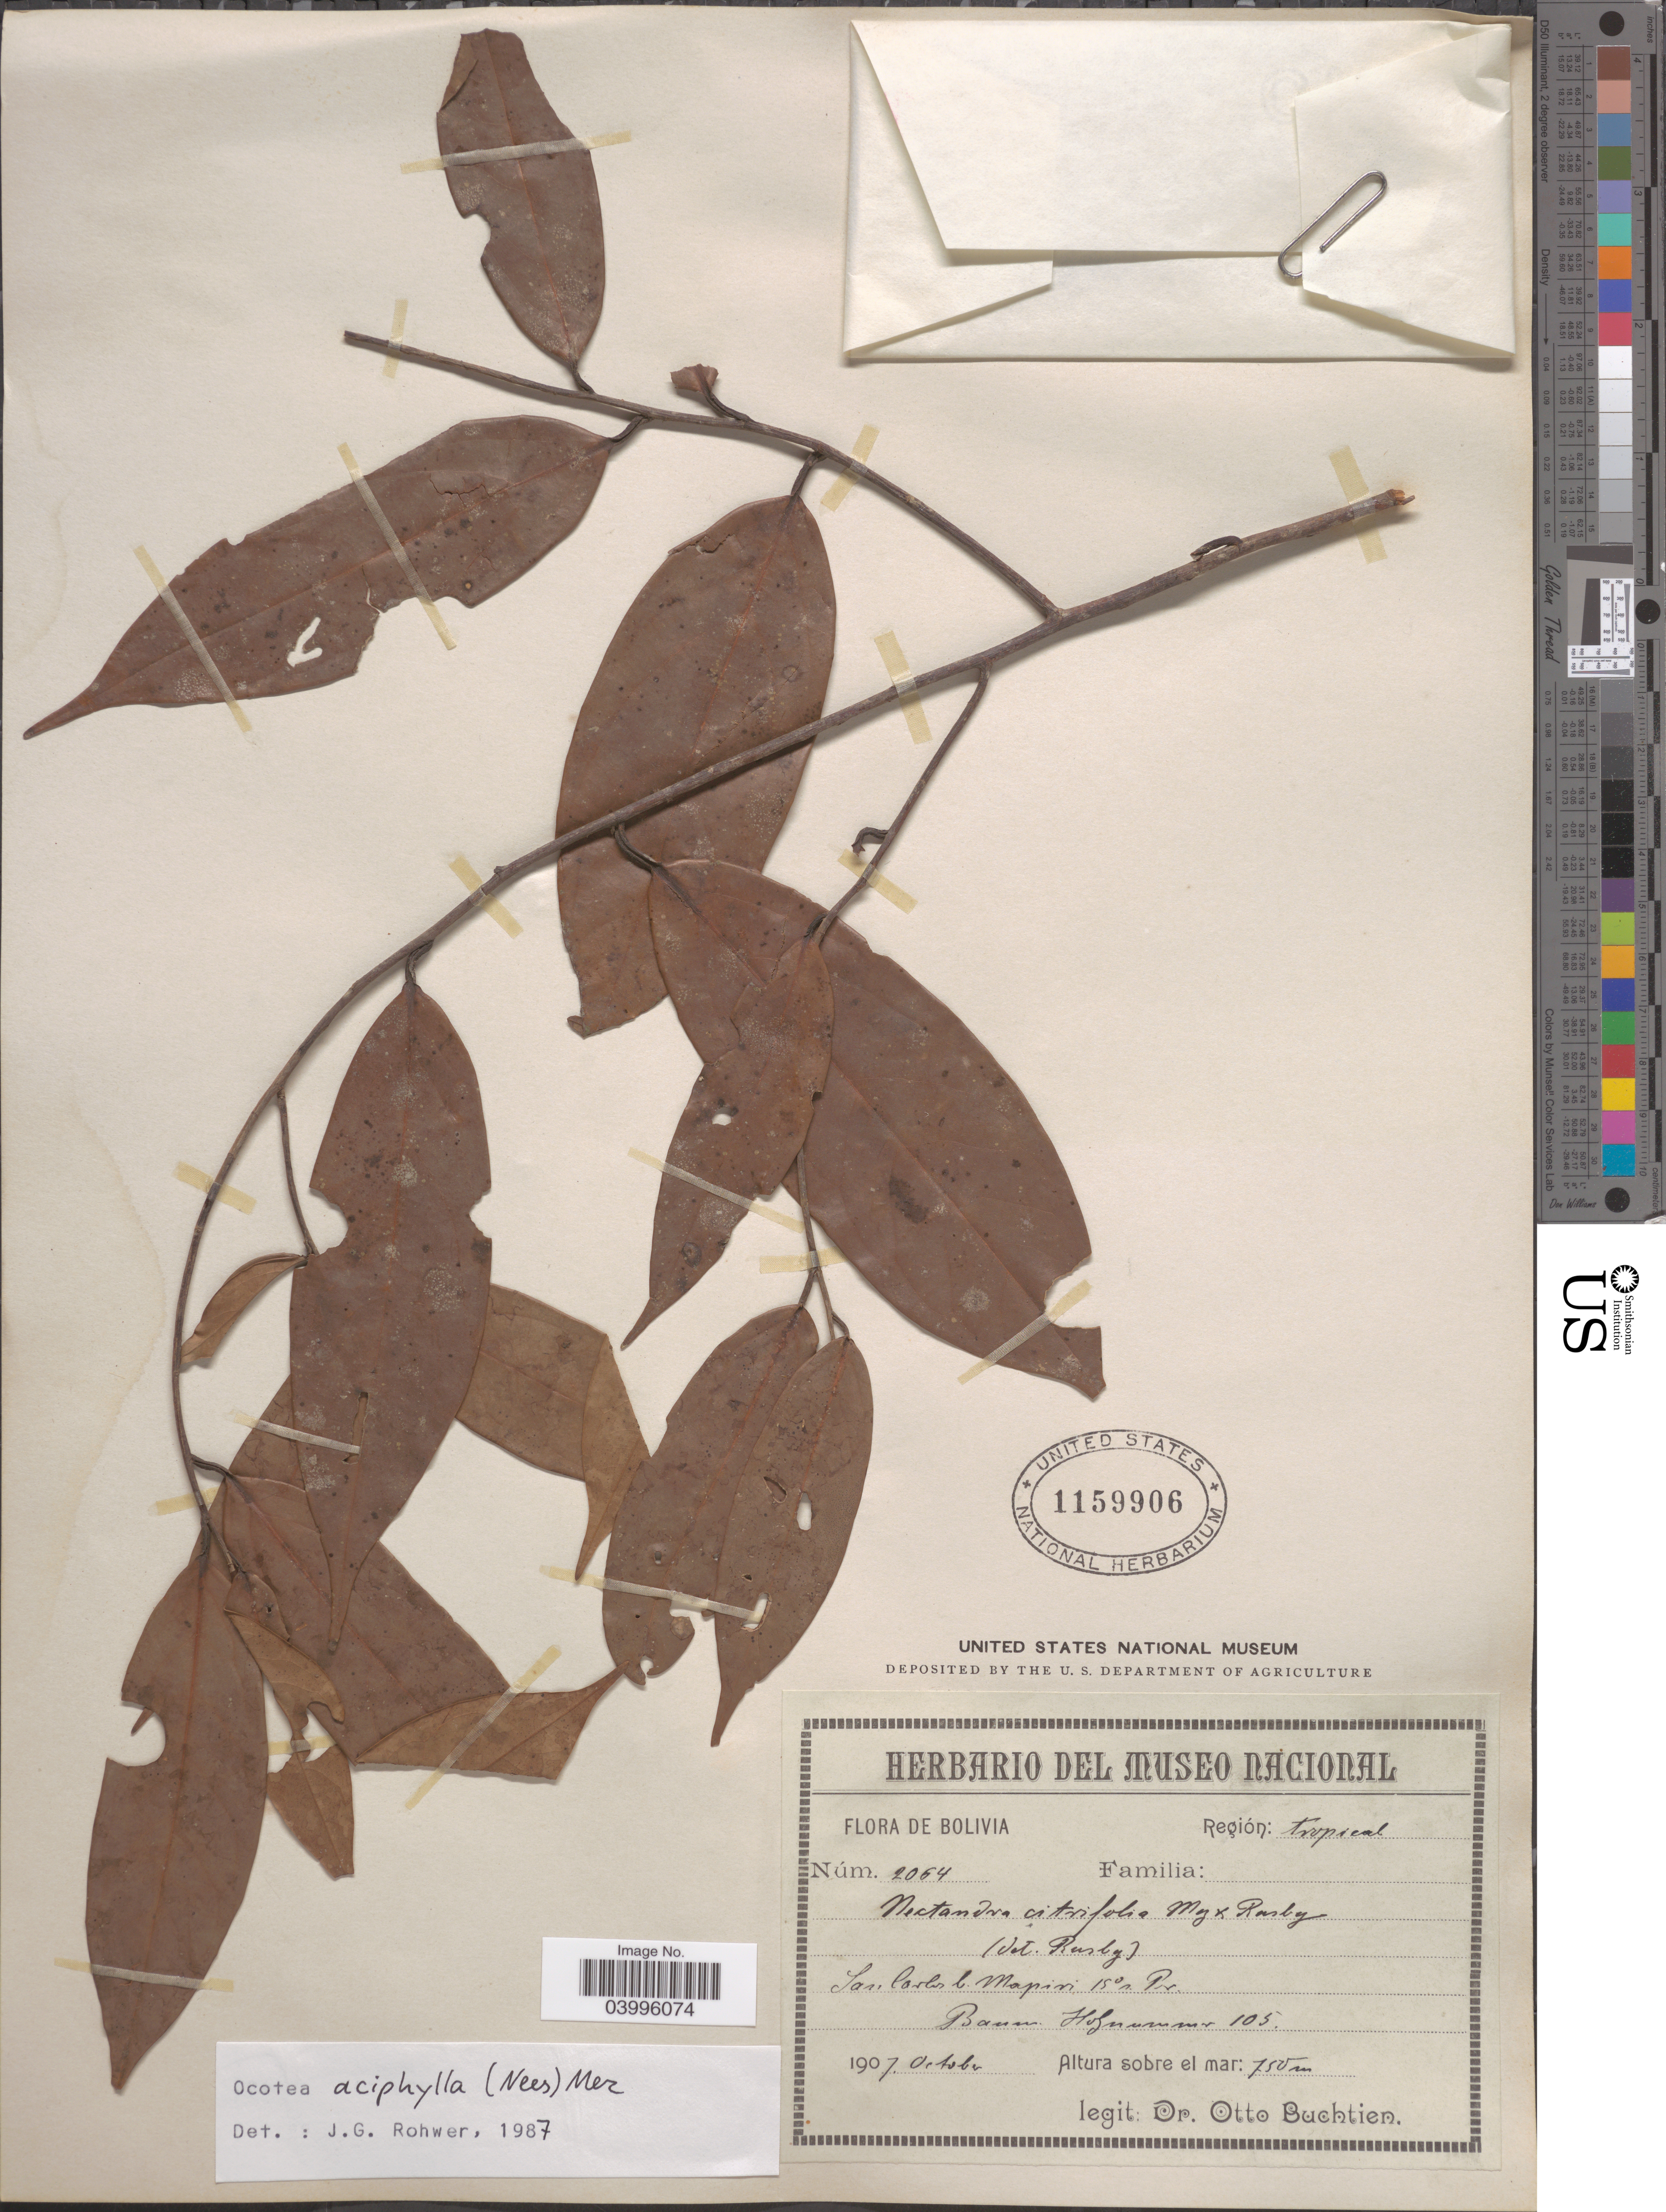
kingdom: Plantae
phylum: Tracheophyta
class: Magnoliopsida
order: Laurales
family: Lauraceae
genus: Ocotea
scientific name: Ocotea aciphylla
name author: (Nees & Mart.) Mez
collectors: O. Buchtien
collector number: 2064*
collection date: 1907-10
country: Bolivia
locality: Región: tropical. San Carlos b. Mapiri 15ºn. Pr.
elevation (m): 750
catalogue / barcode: US 1159906